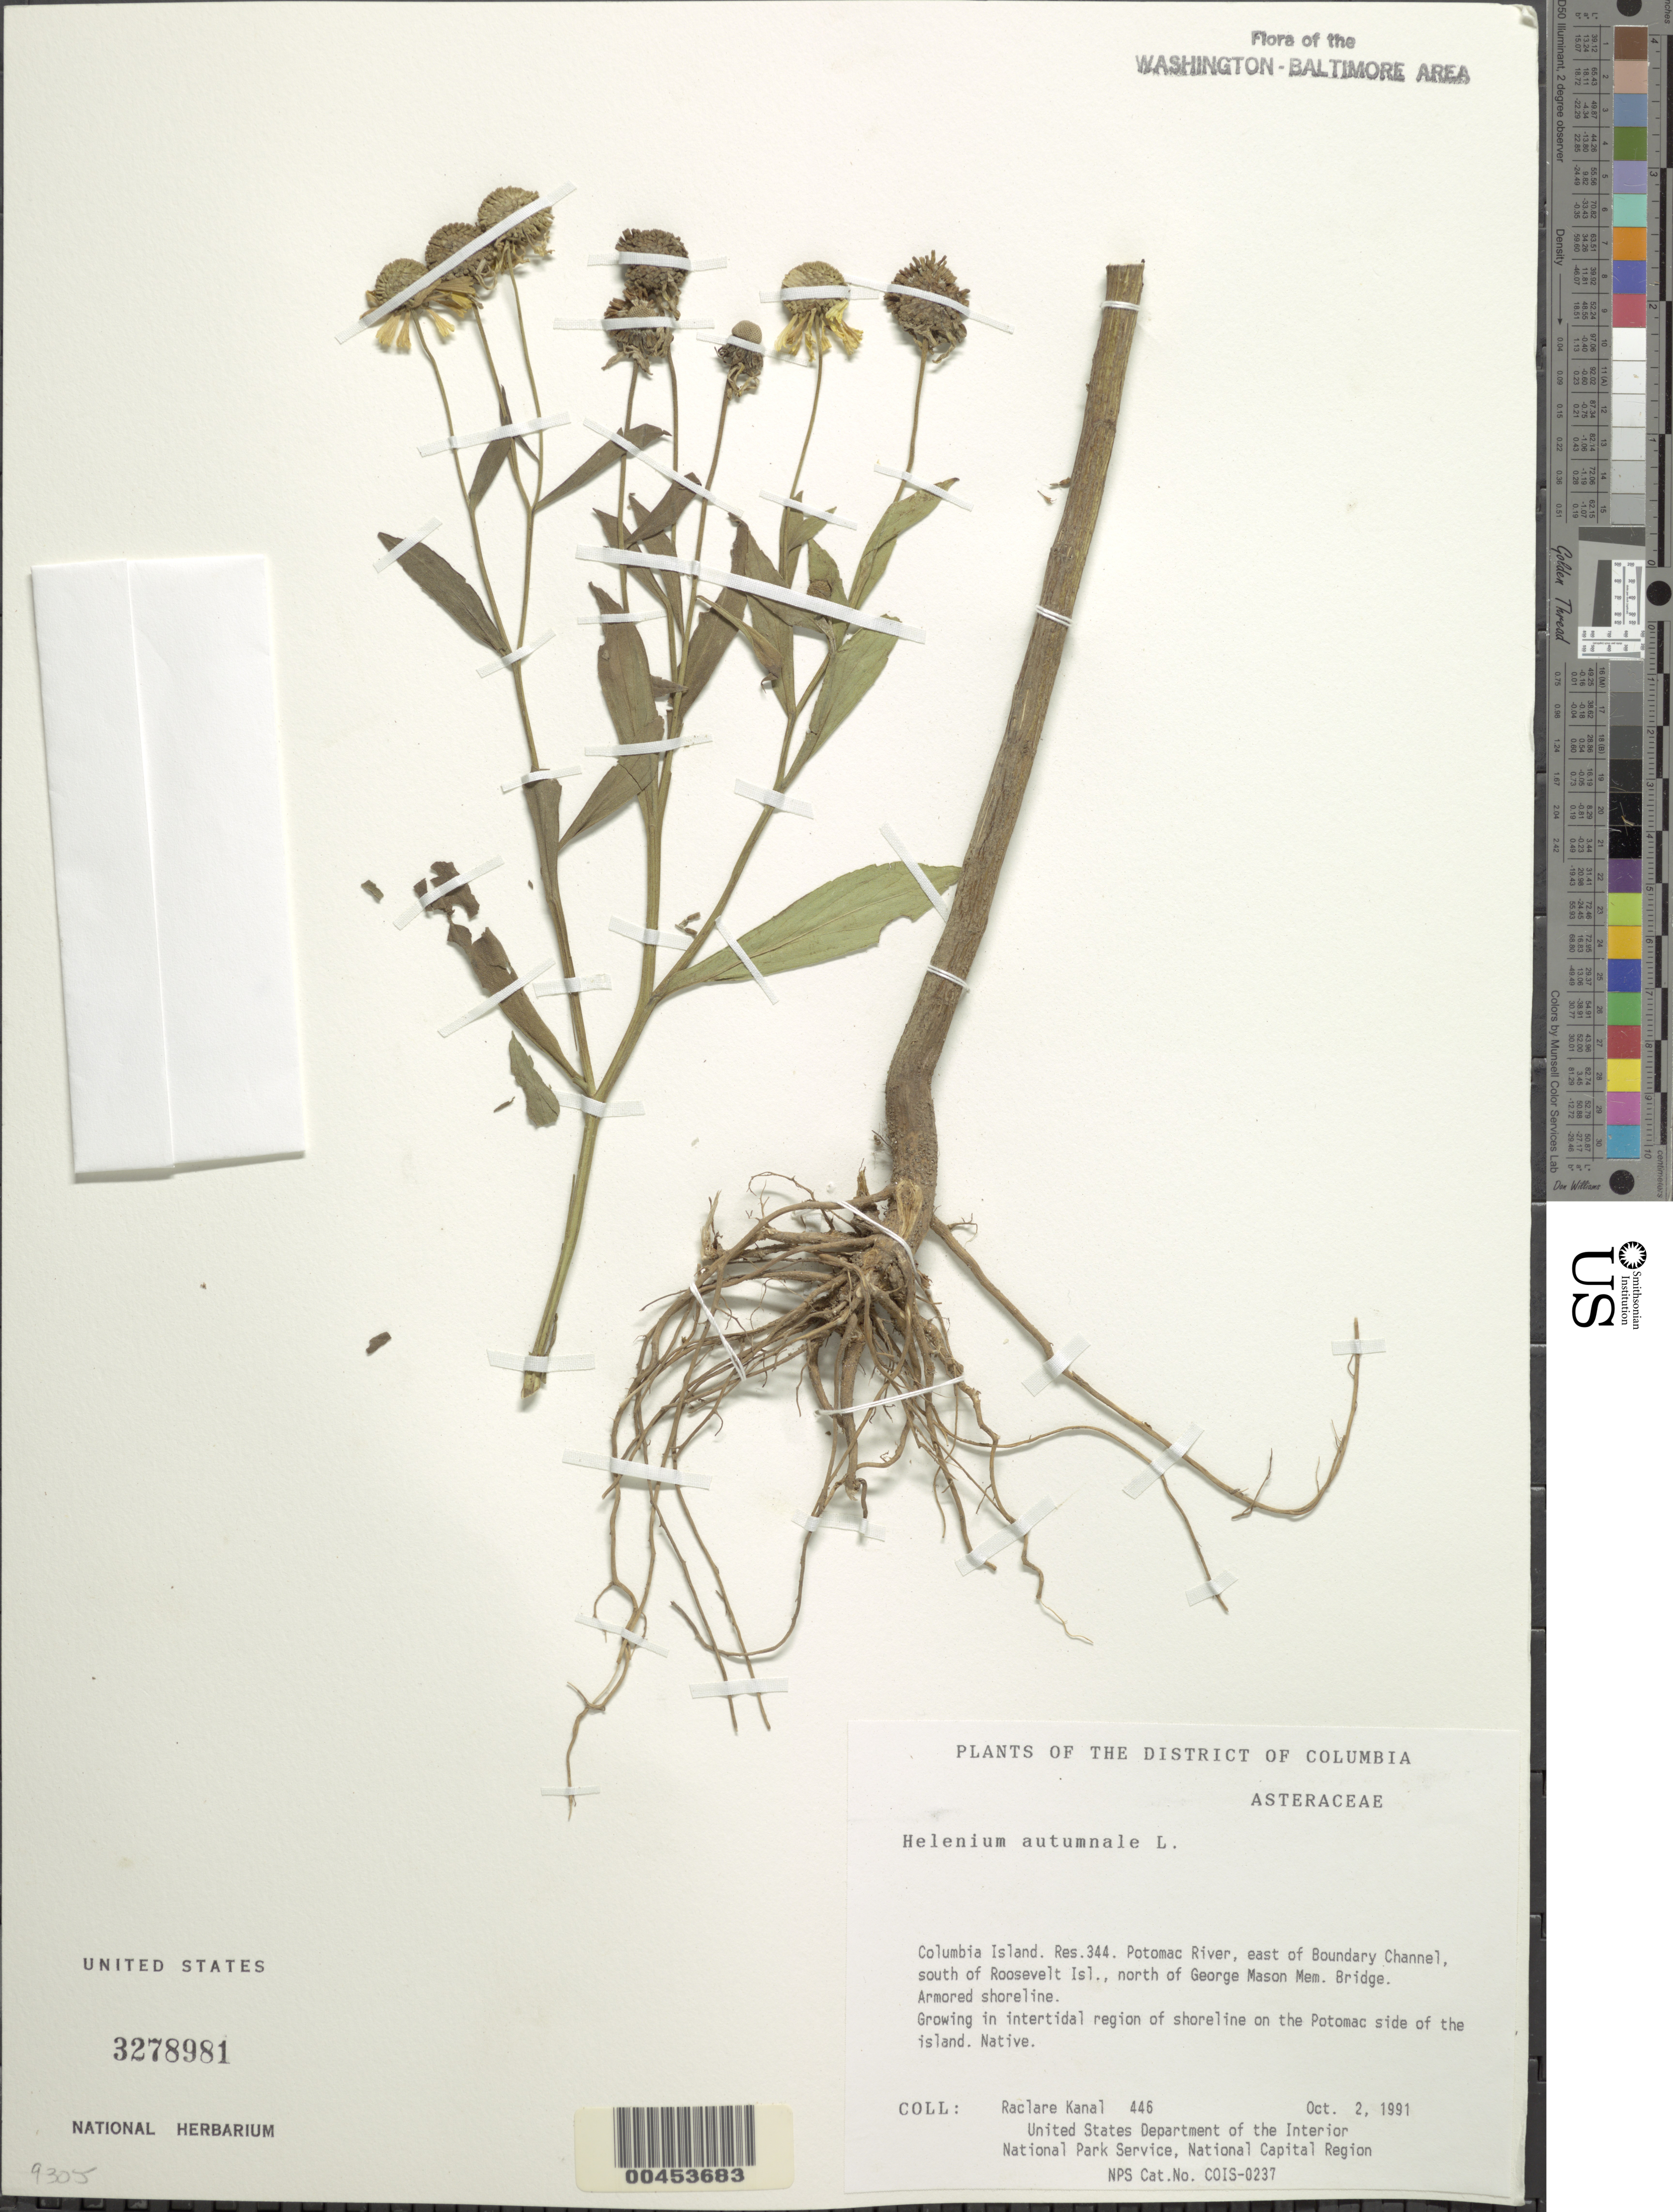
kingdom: Plantae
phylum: Tracheophyta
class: Magnoliopsida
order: Asterales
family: Asteraceae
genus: Helenium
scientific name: Helenium autumnale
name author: L.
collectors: R. Kanal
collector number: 446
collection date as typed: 02 Oct 1991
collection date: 1991-10-02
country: United States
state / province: District of Columbia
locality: Columbia Island, Res 344, Potomac River, E of Boundary Channel, S of Roosevelt Island, N of George Mason Mem Bridge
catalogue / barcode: US 3278981